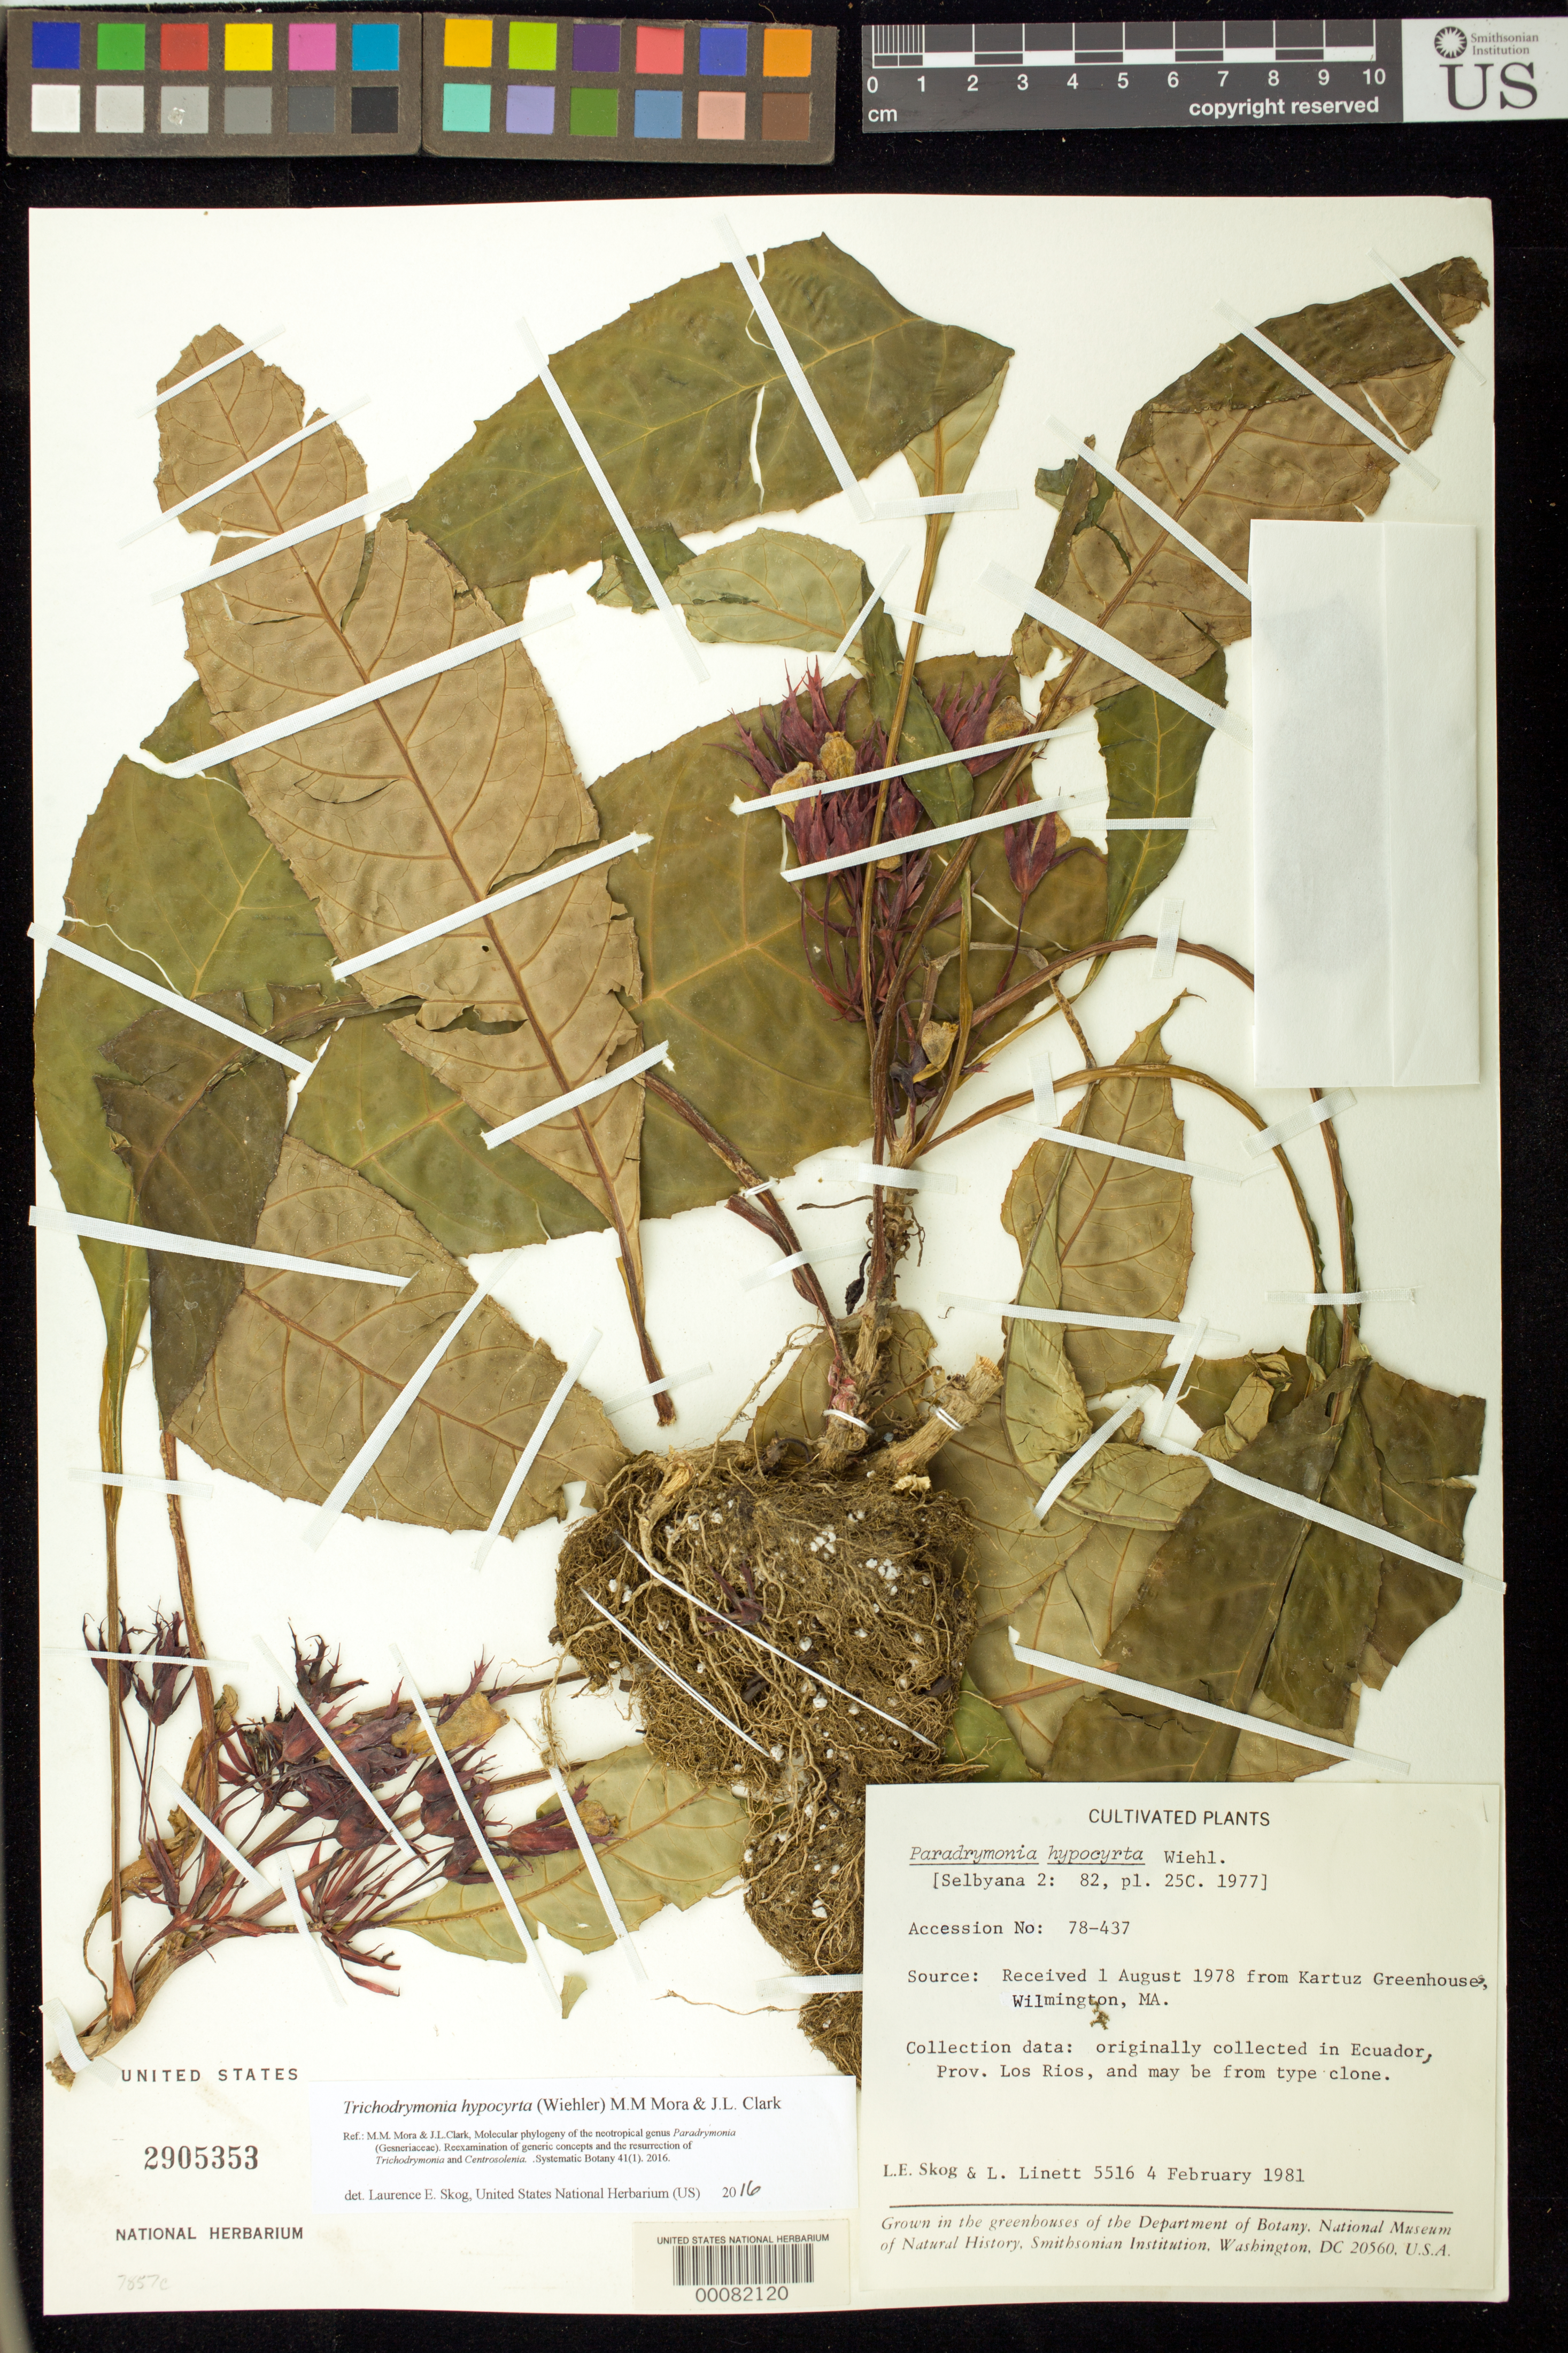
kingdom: Plantae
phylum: Tracheophyta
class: Magnoliopsida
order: Lamiales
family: Gesneriaceae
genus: Trichodrymonia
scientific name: Trichodrymonia hypocyrta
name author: (Wiehler) M.M. Mora & J.L. Clark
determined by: Skog, Laurence E.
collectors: L. E. Skog & L. Linett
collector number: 5516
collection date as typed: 04 Feb 1981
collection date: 1981-02-04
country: Ecuador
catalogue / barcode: US 2905353